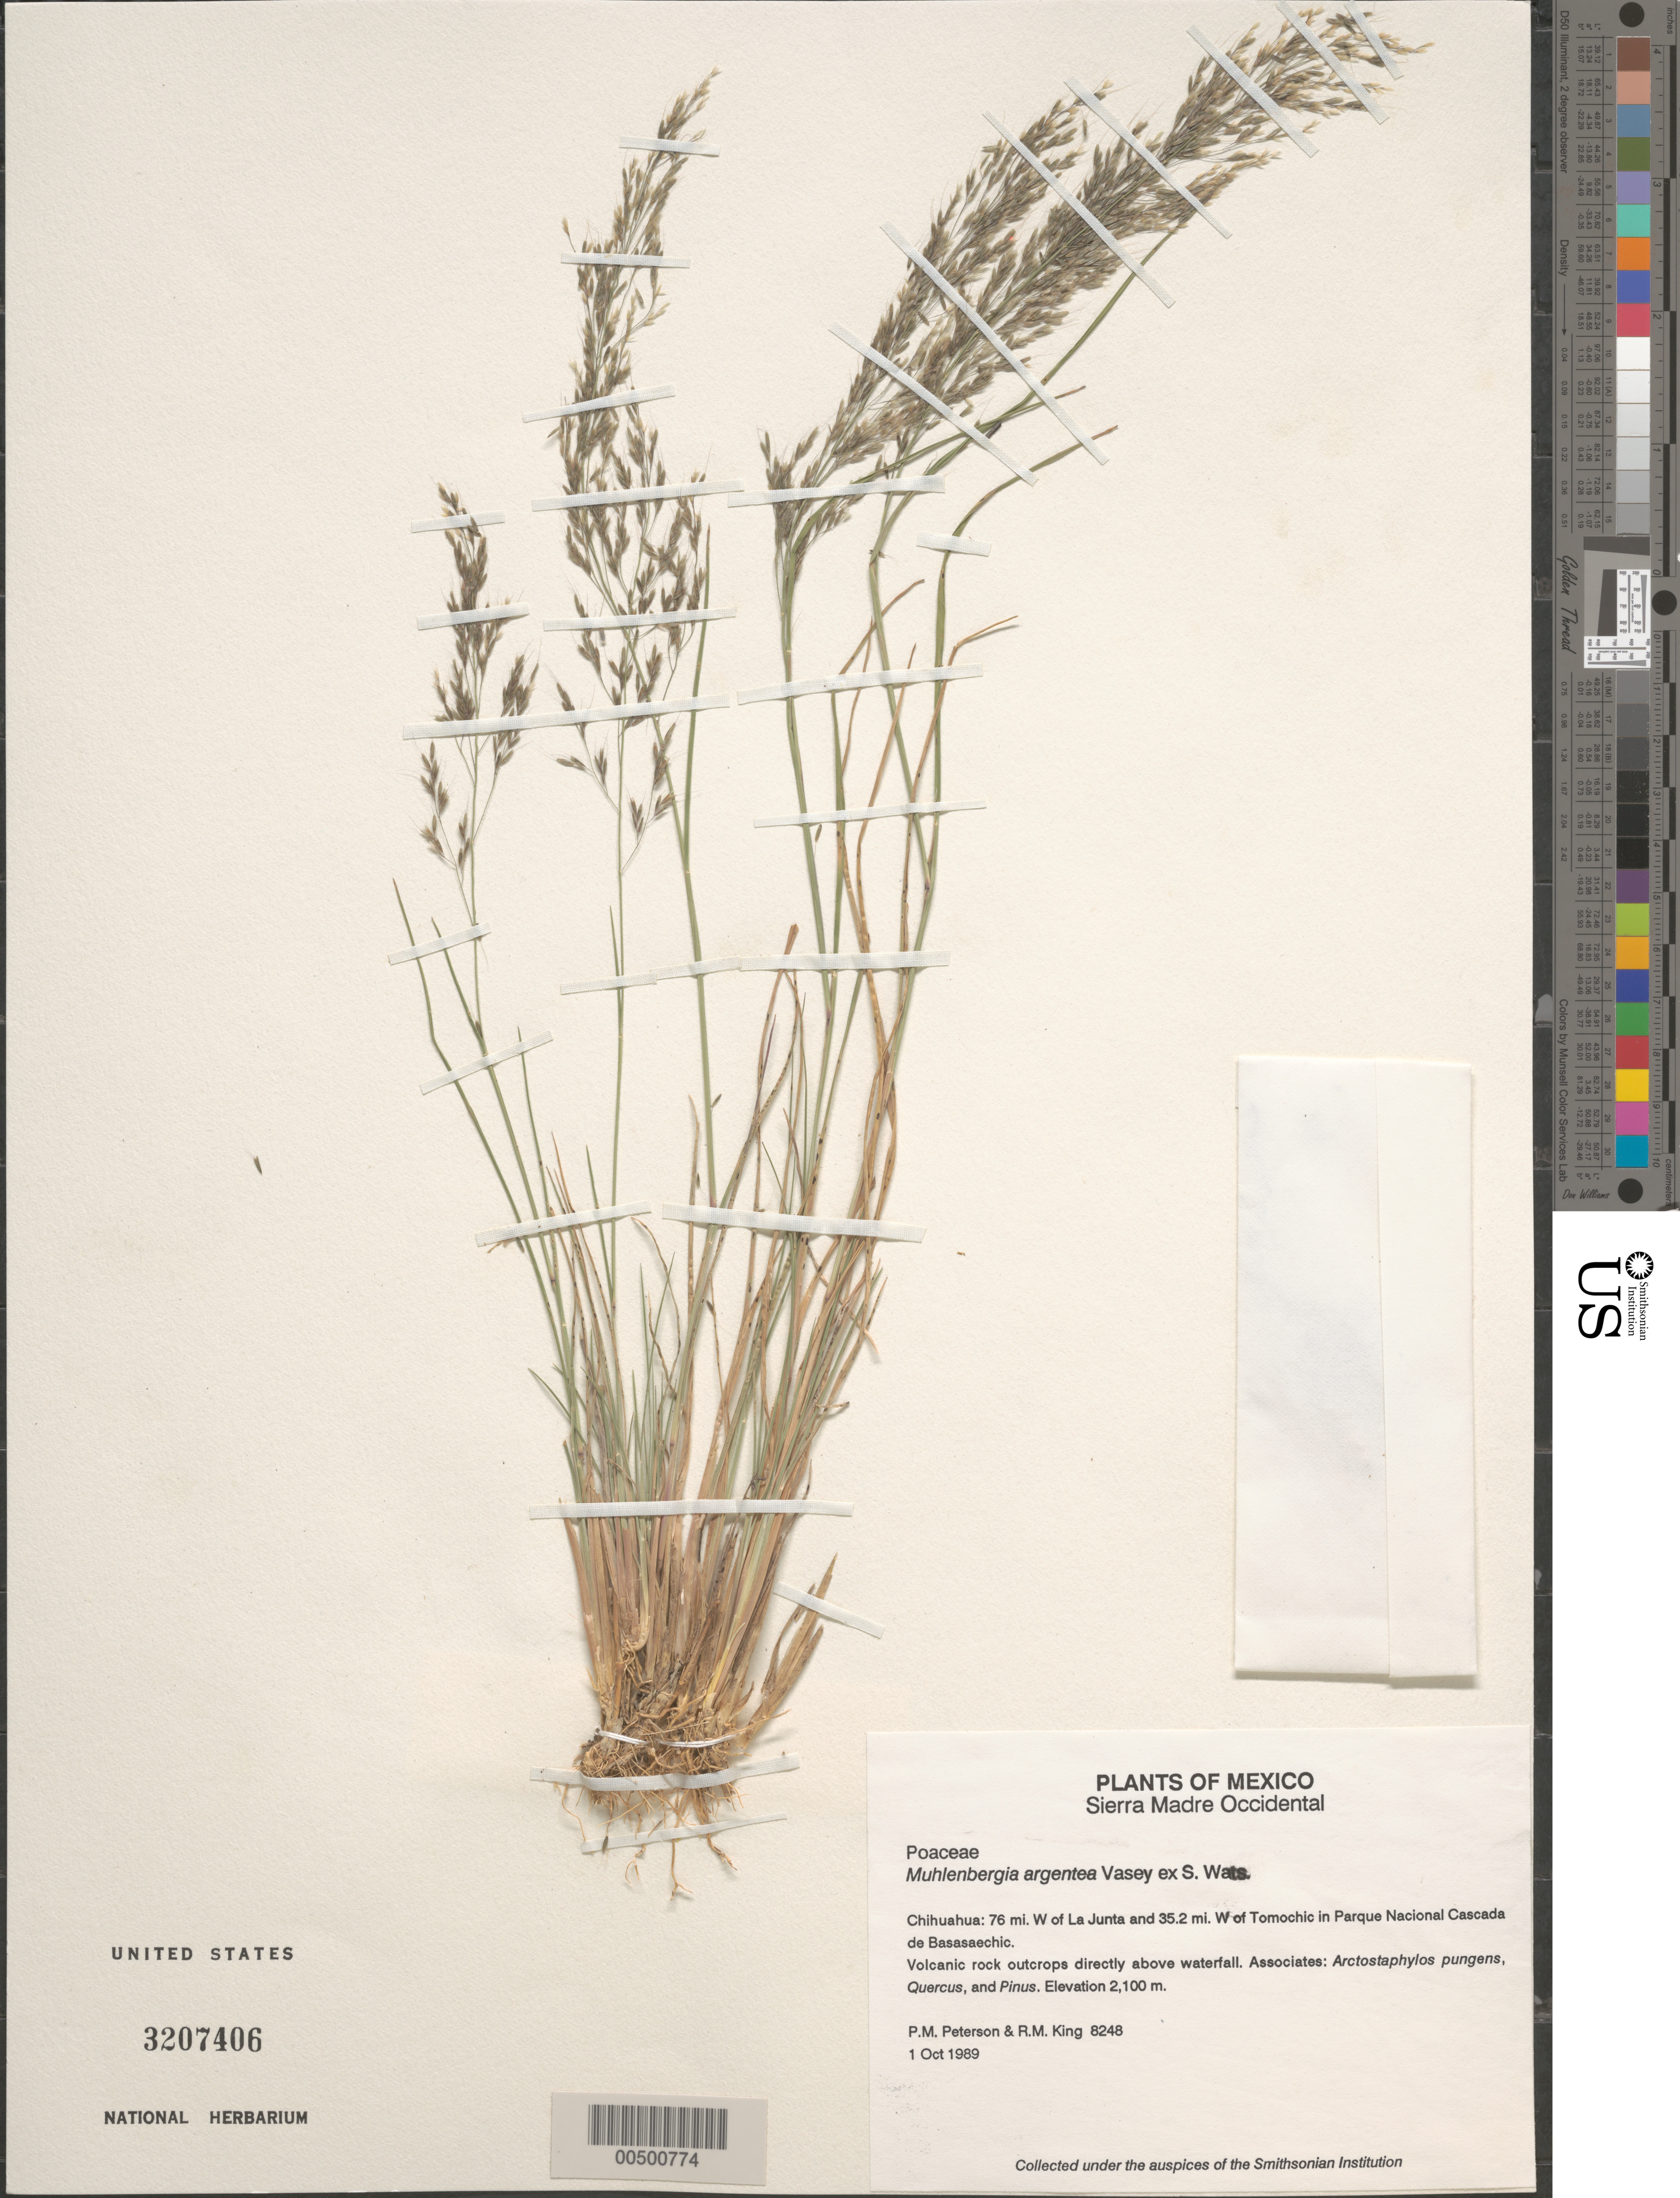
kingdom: Plantae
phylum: Tracheophyta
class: Liliopsida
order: Poales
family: Poaceae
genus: Muhlenbergia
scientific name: Muhlenbergia argentea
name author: Vasey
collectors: P. M. Peterson & R. M. King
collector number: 08248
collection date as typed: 01 Oct 1989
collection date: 1989-10-01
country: Mexico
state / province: Chihuahua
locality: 122.5 km W of La Junta and 56.7 km W of Tomochic in Parque Nacional Cascada de Basaseachic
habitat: Volcanic rock outcrops directly above waterfall. Associates: Arctostaphylos pungens, Pinus, and Quercus.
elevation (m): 2100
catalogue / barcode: US 3207406